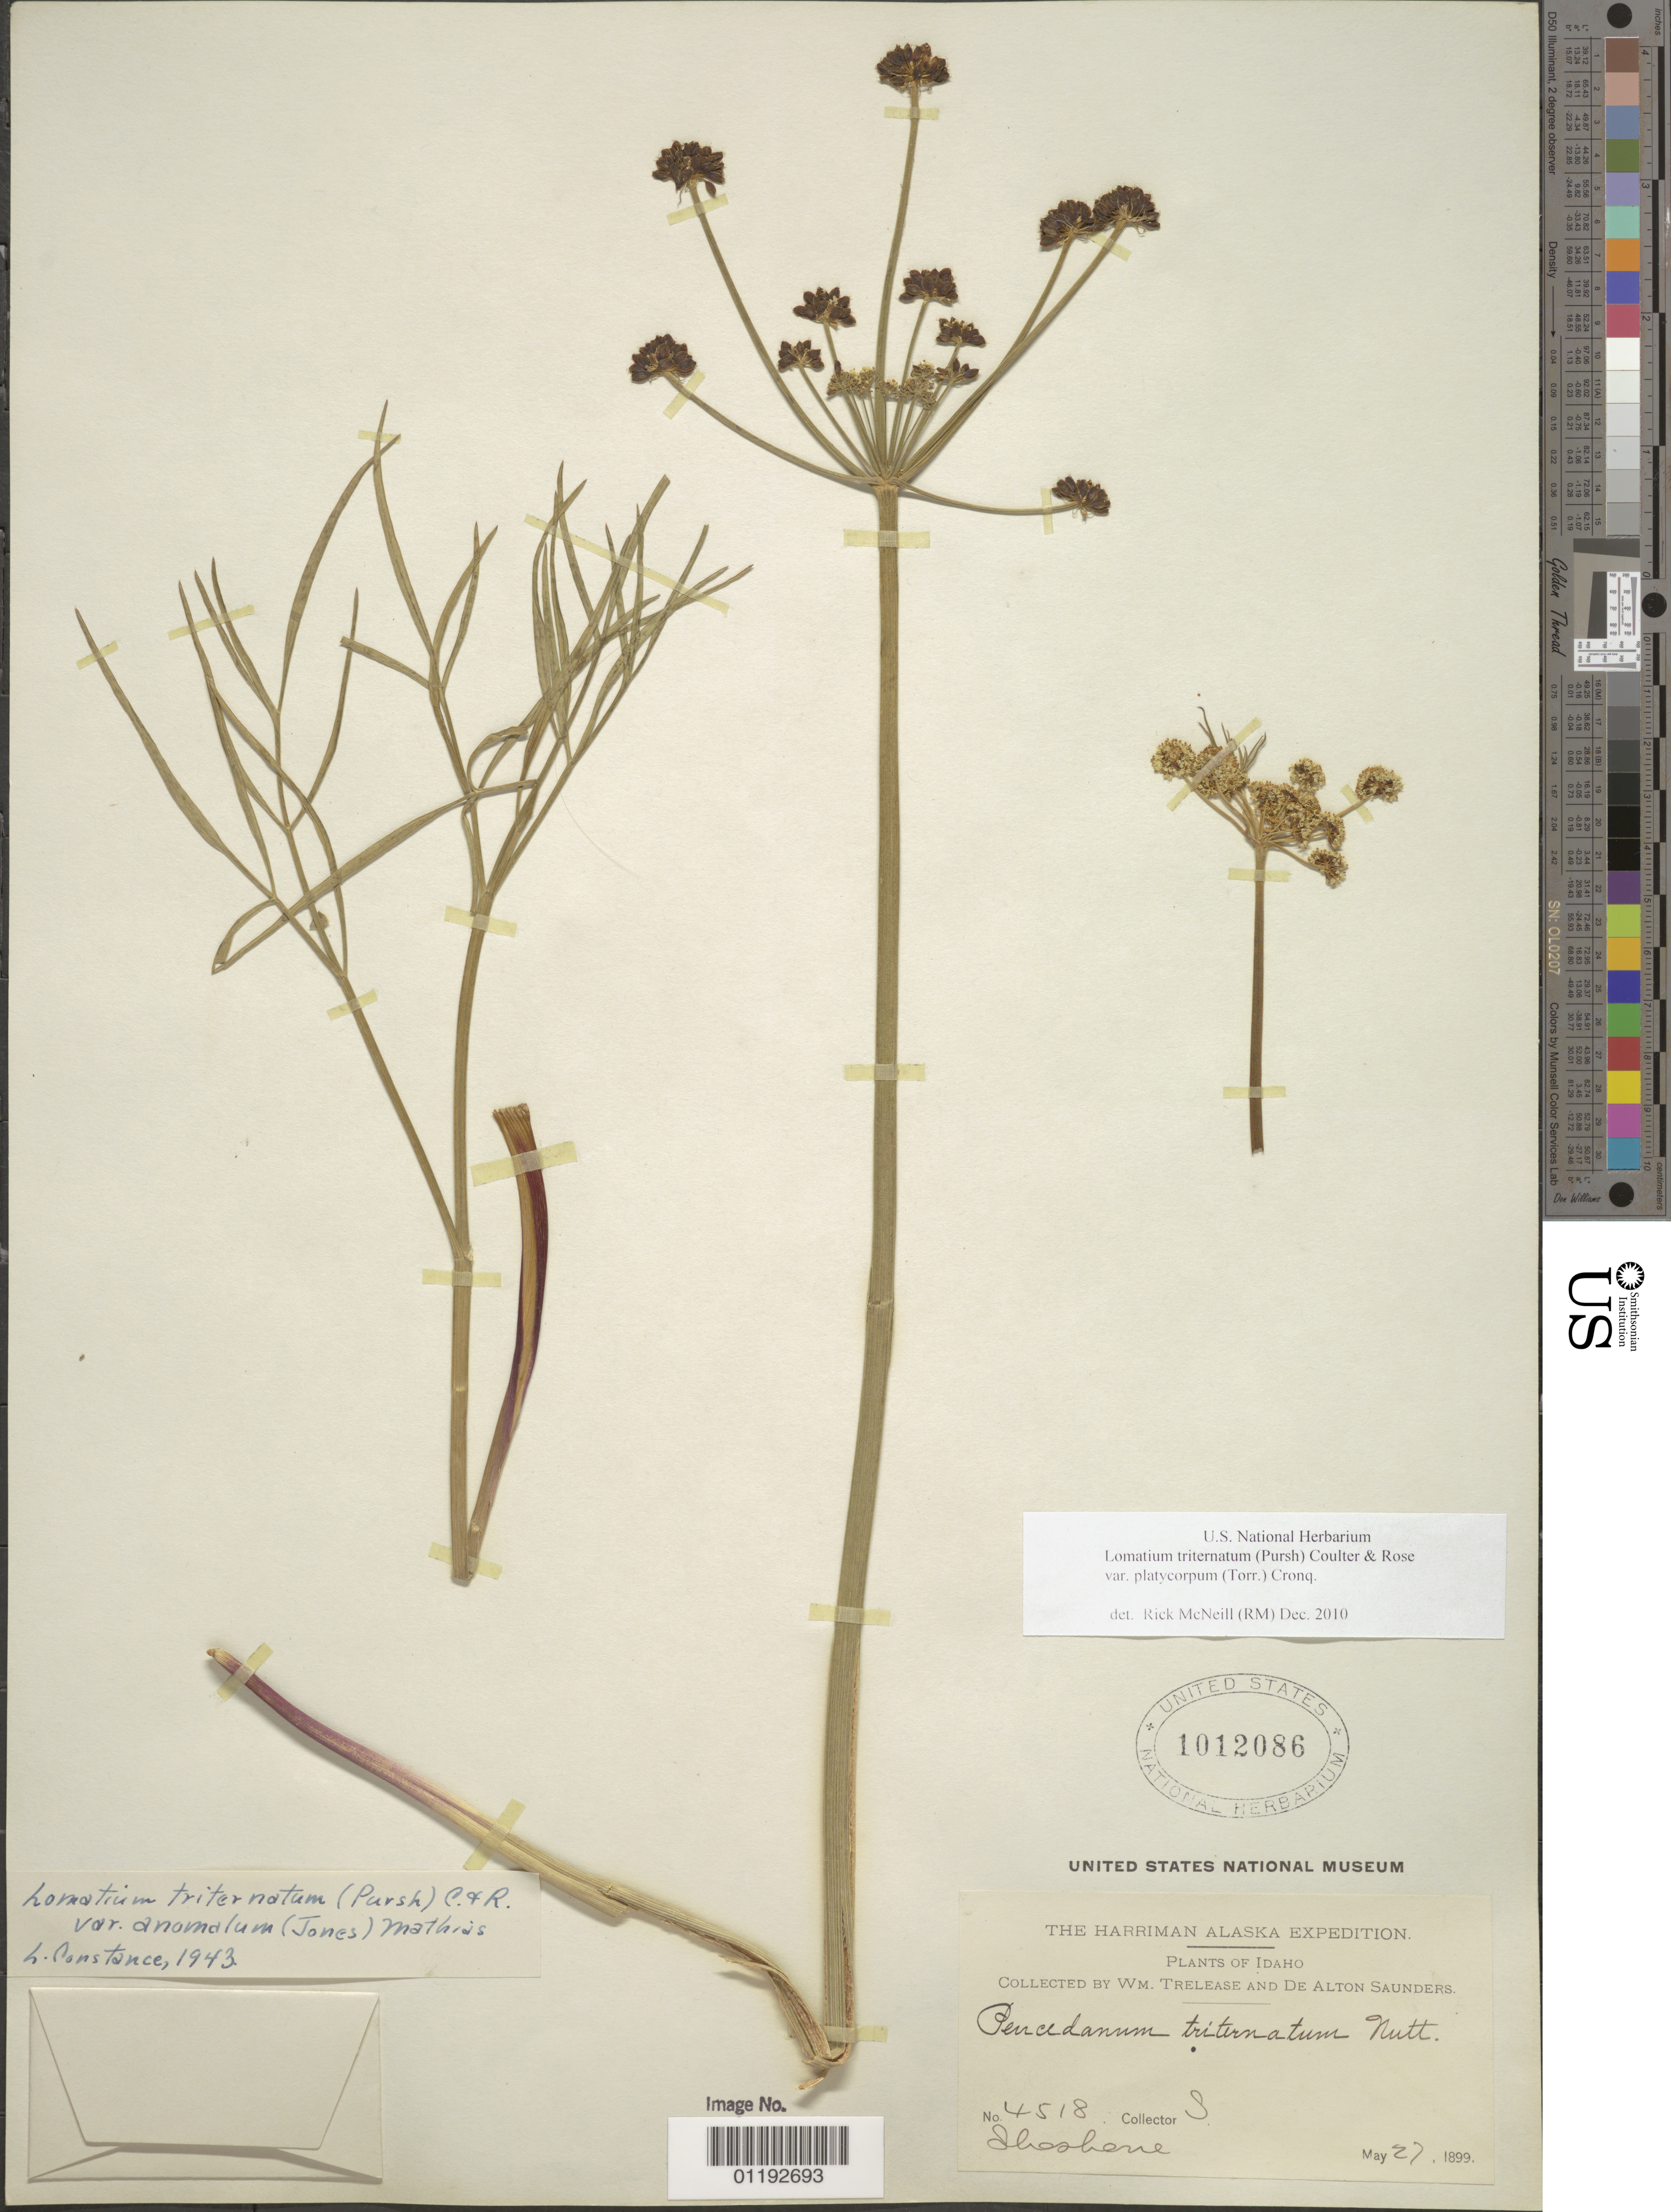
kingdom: Plantae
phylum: Tracheophyta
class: Magnoliopsida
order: Apiales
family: Apiaceae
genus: Lomatium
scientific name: Lomatium triternatum var. platycarpum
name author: (Torr.) B. Boivin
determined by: Constance, L., (UC), University of California Berkeley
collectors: W. Trelease & D. Saunders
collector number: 4518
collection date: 1899-05-27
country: United States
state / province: Idaho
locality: Shoshone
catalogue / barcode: US 1012086